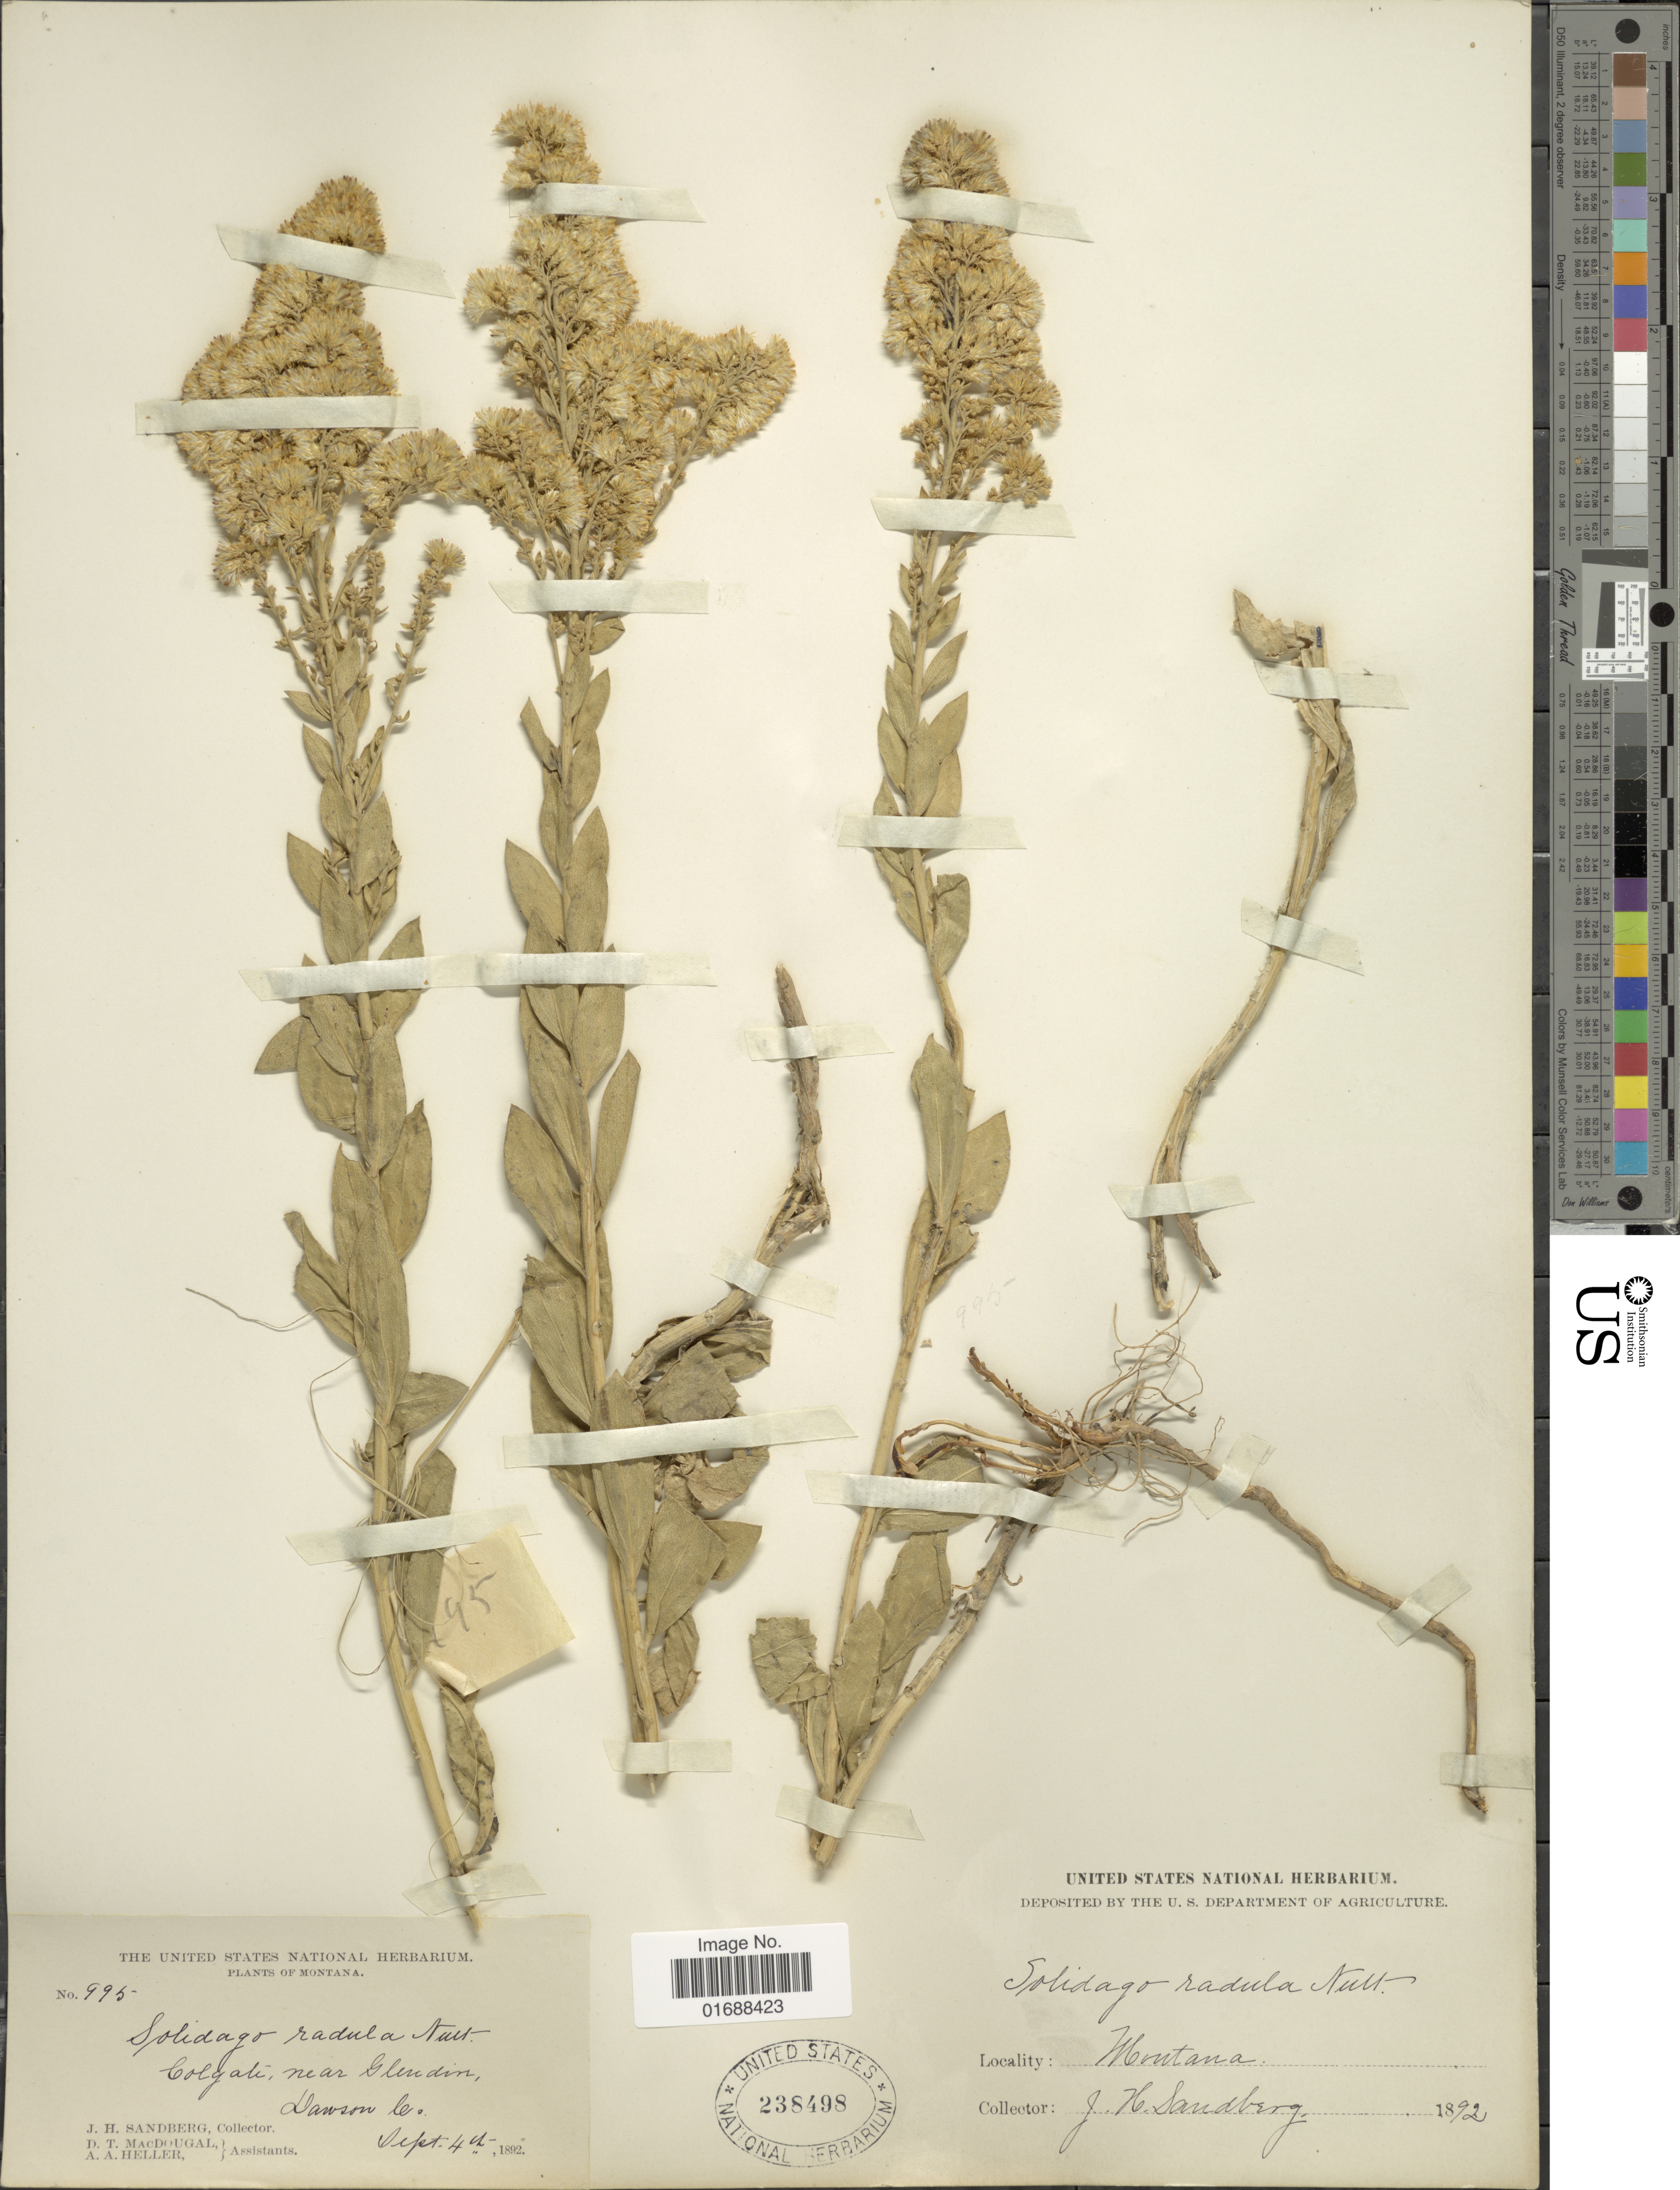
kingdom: Plantae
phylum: Tracheophyta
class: Magnoliopsida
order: Asterales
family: Asteraceae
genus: Solidago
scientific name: Solidago mollis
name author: Bartl.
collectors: J. H. Sandberg, D. T. MacDougal & A. A. Heller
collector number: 995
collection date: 1892-09-04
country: United States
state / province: Montana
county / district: Dawson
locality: Colgate, near Glendive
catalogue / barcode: US 238498